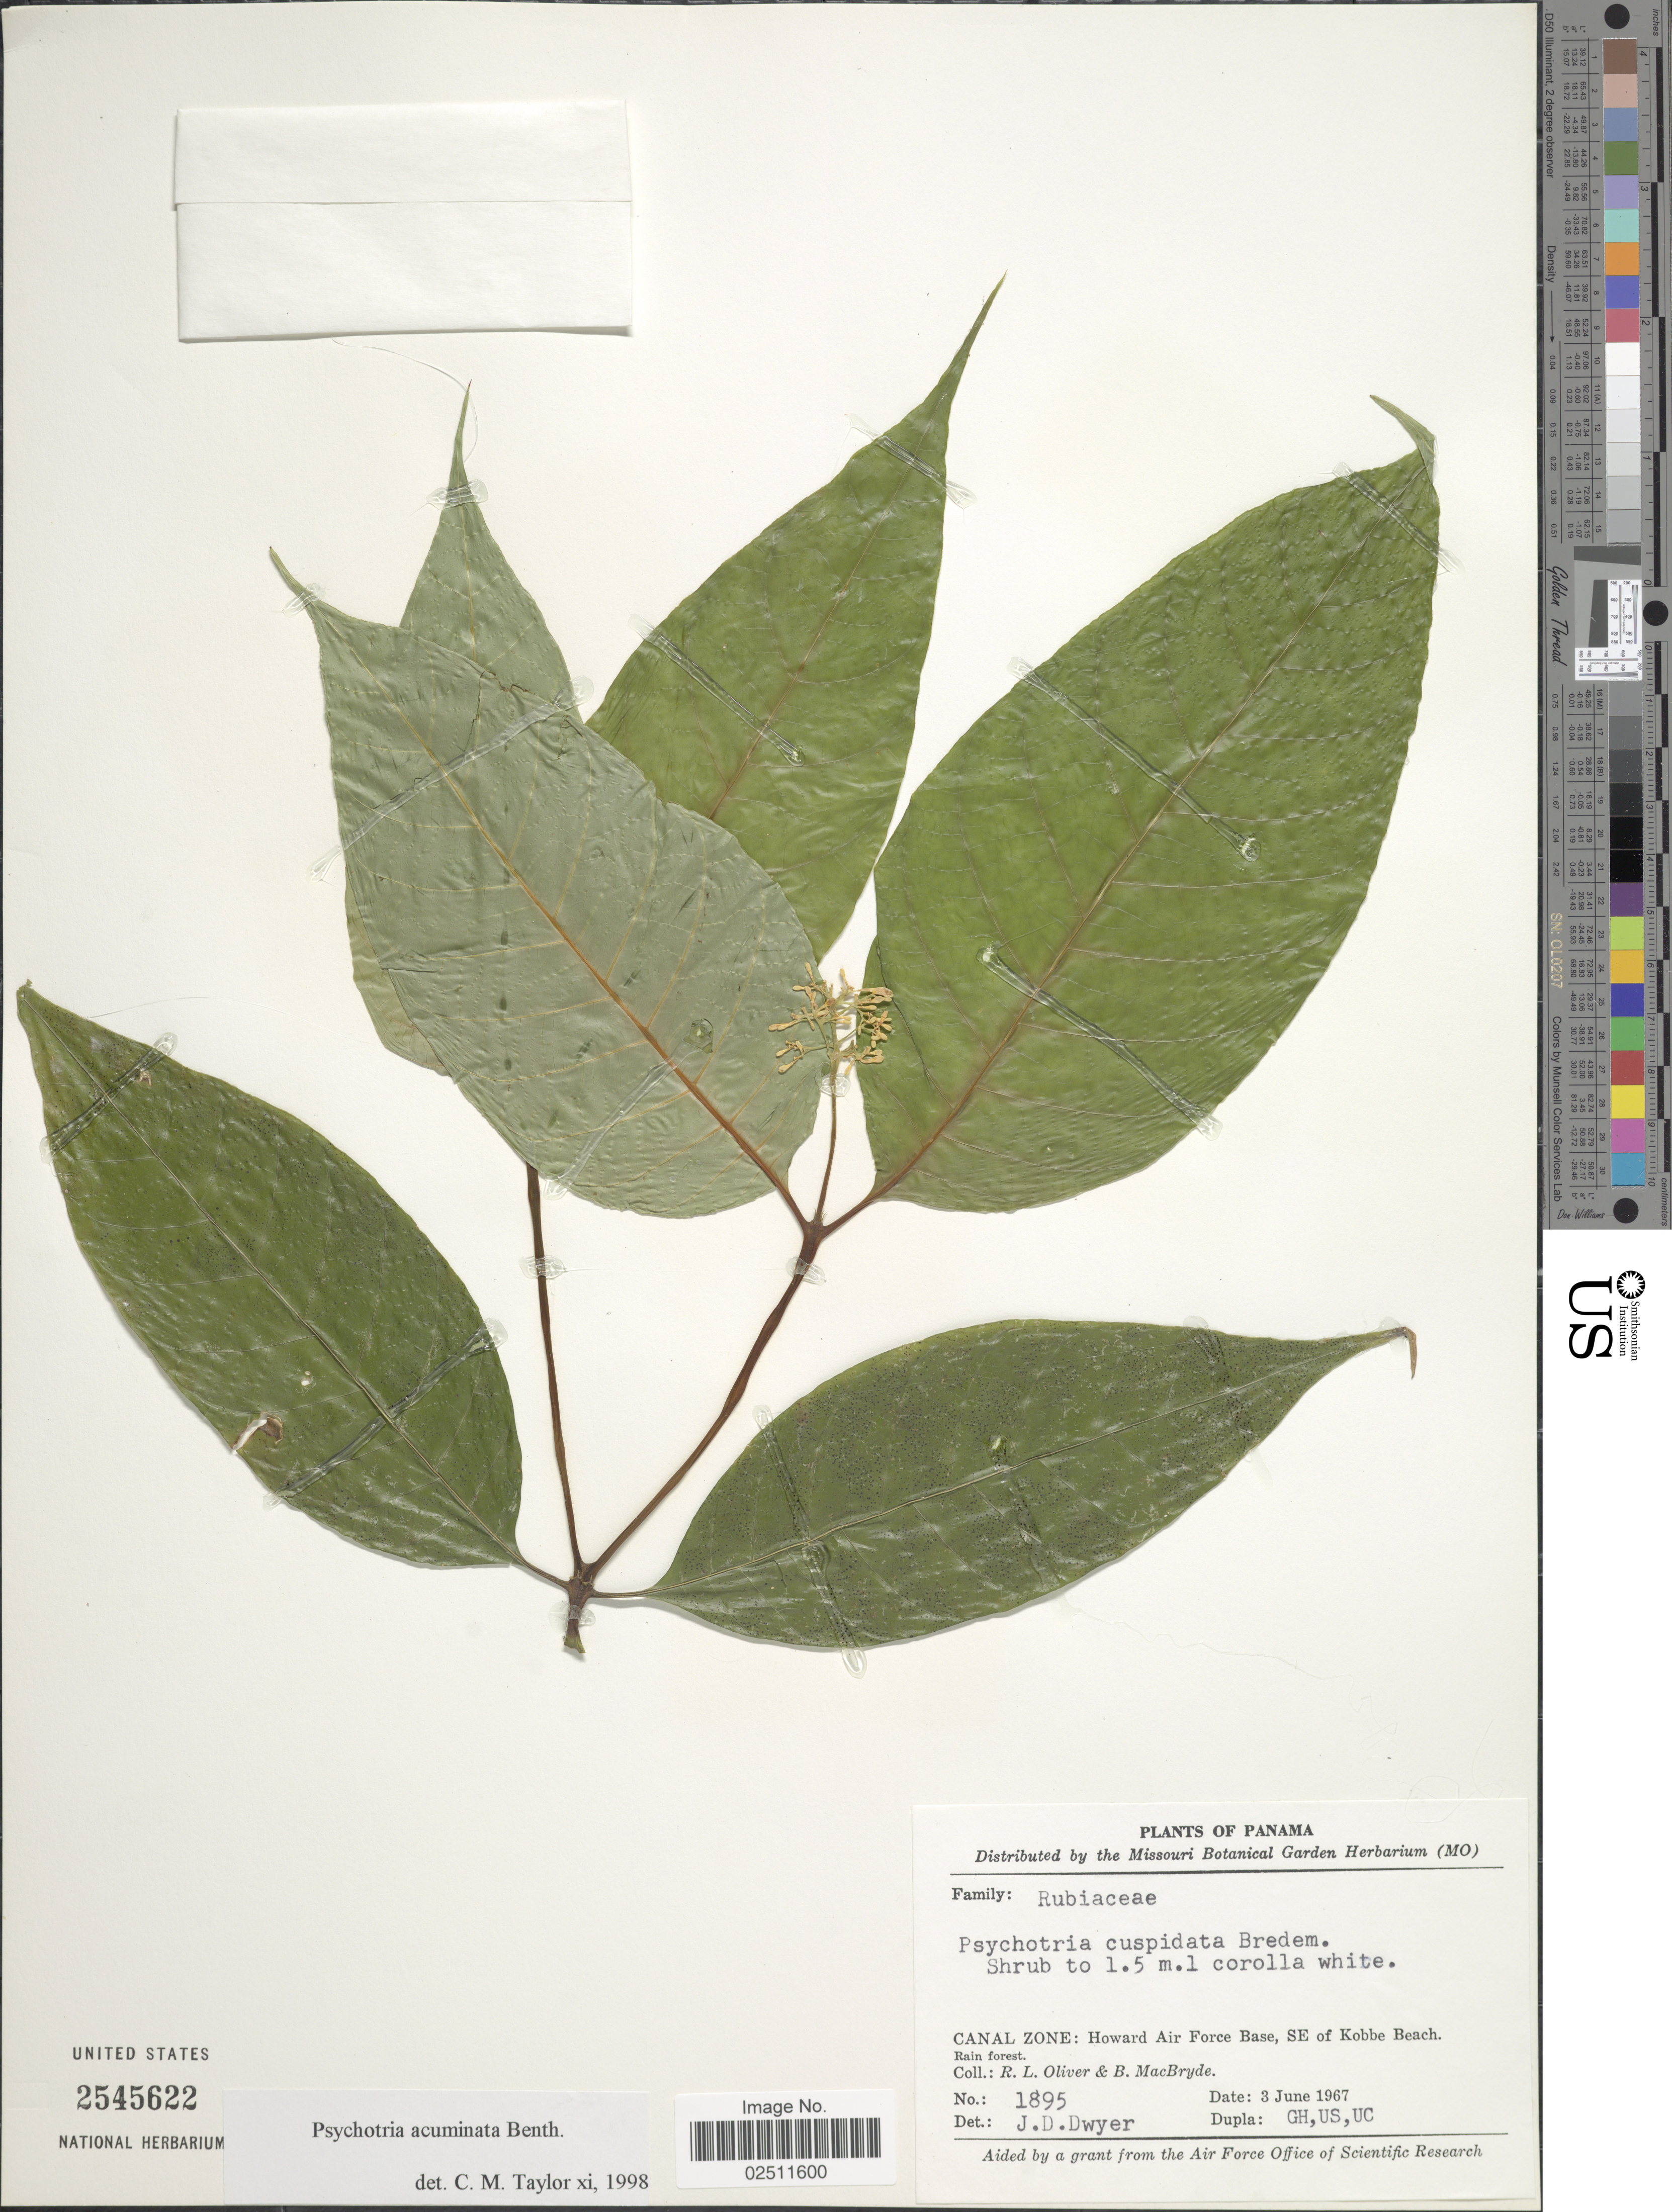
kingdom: Plantae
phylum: Tracheophyta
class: Magnoliopsida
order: Gentianales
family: Rubiaceae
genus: Psychotria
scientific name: Psychotria acuminata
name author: Benth.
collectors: R. Oliver & B. MacBryde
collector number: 1895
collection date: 1967-06-03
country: Panama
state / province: Colón / Panamá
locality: Canal Zone: Howard Air Force Base, SE of Kobbe Beach.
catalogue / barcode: US 2545622